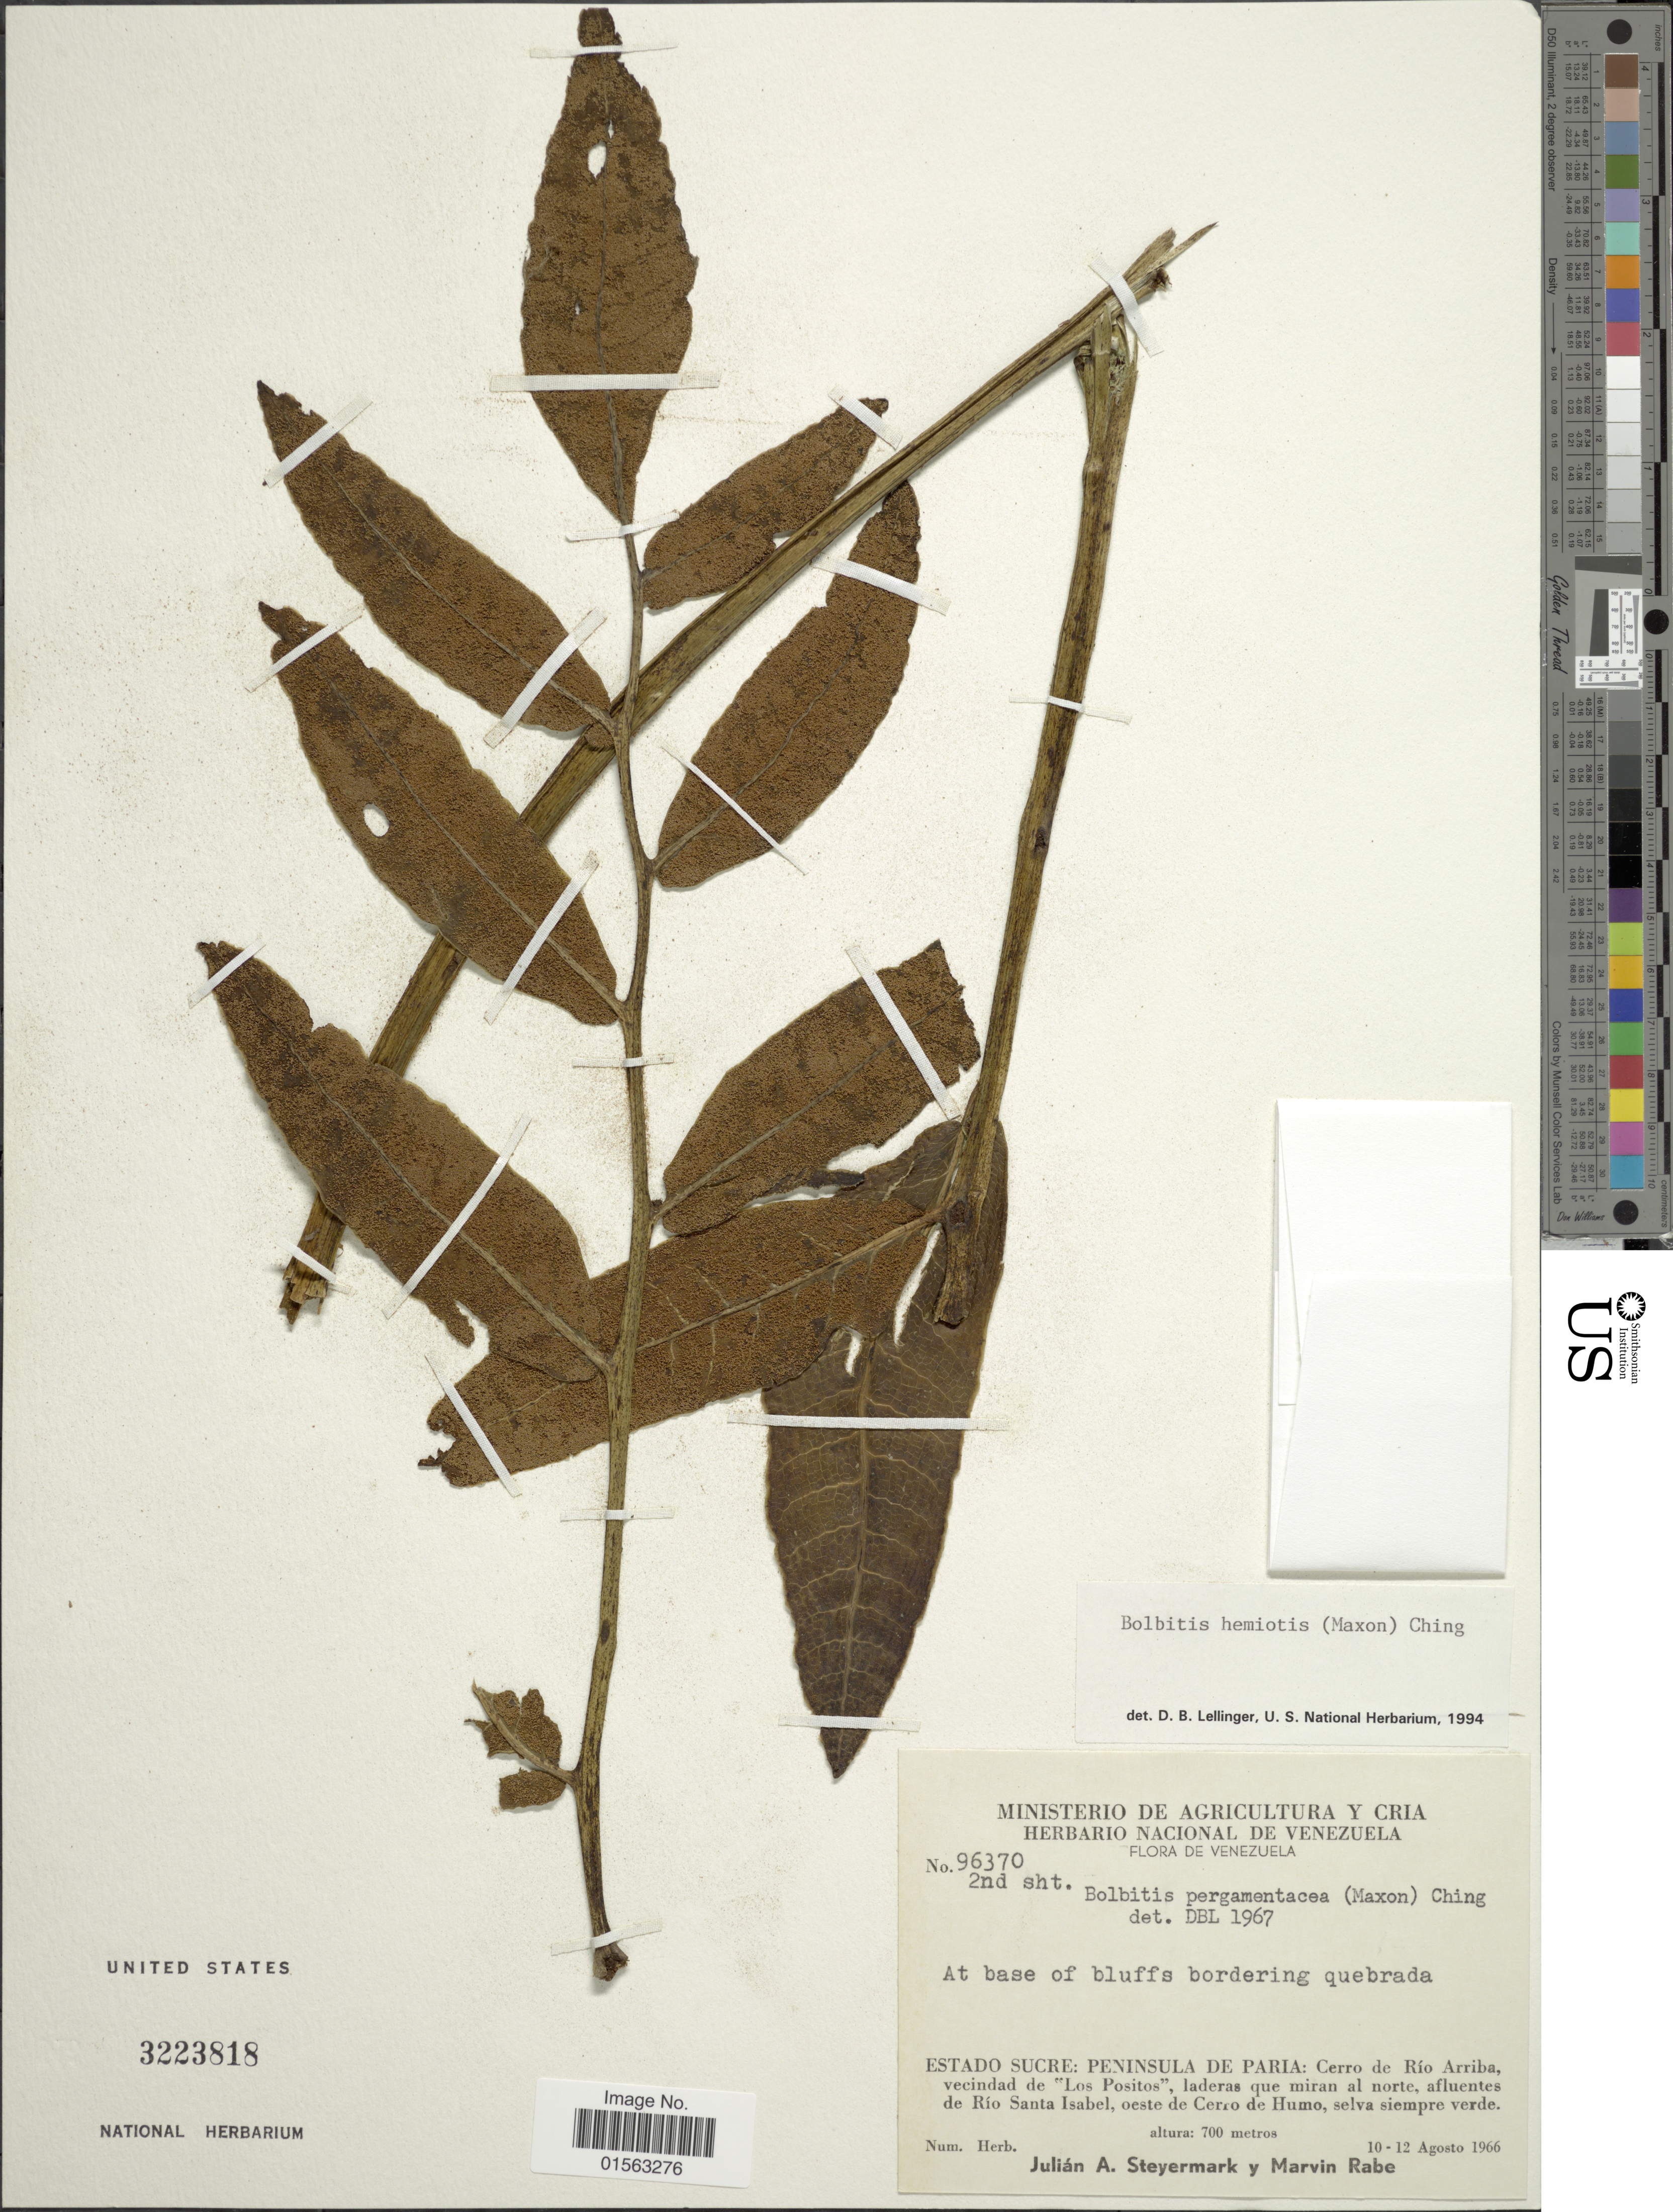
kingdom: Plantae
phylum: Tracheophyta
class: Polypodiopsida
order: Polypodiales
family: Dryopteridaceae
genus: Mickelia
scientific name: Mickelia hemiotis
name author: (Maxon) R.C. Moran et al.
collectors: J. Steyermark & M. Rabe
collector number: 96370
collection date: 1966-08-10/1966-08-12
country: Venezuela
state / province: Sucre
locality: Venezuela, at base of bluffs bordering quebrada, Peninsula de Paria: Cerro de Río Arriba, vecindad de "Los Positos", laderas que miran al norte, afluentes de Río Santa Isabel, oeste de Cerro de Humo, selva siempre verde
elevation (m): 700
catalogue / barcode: US 3223818